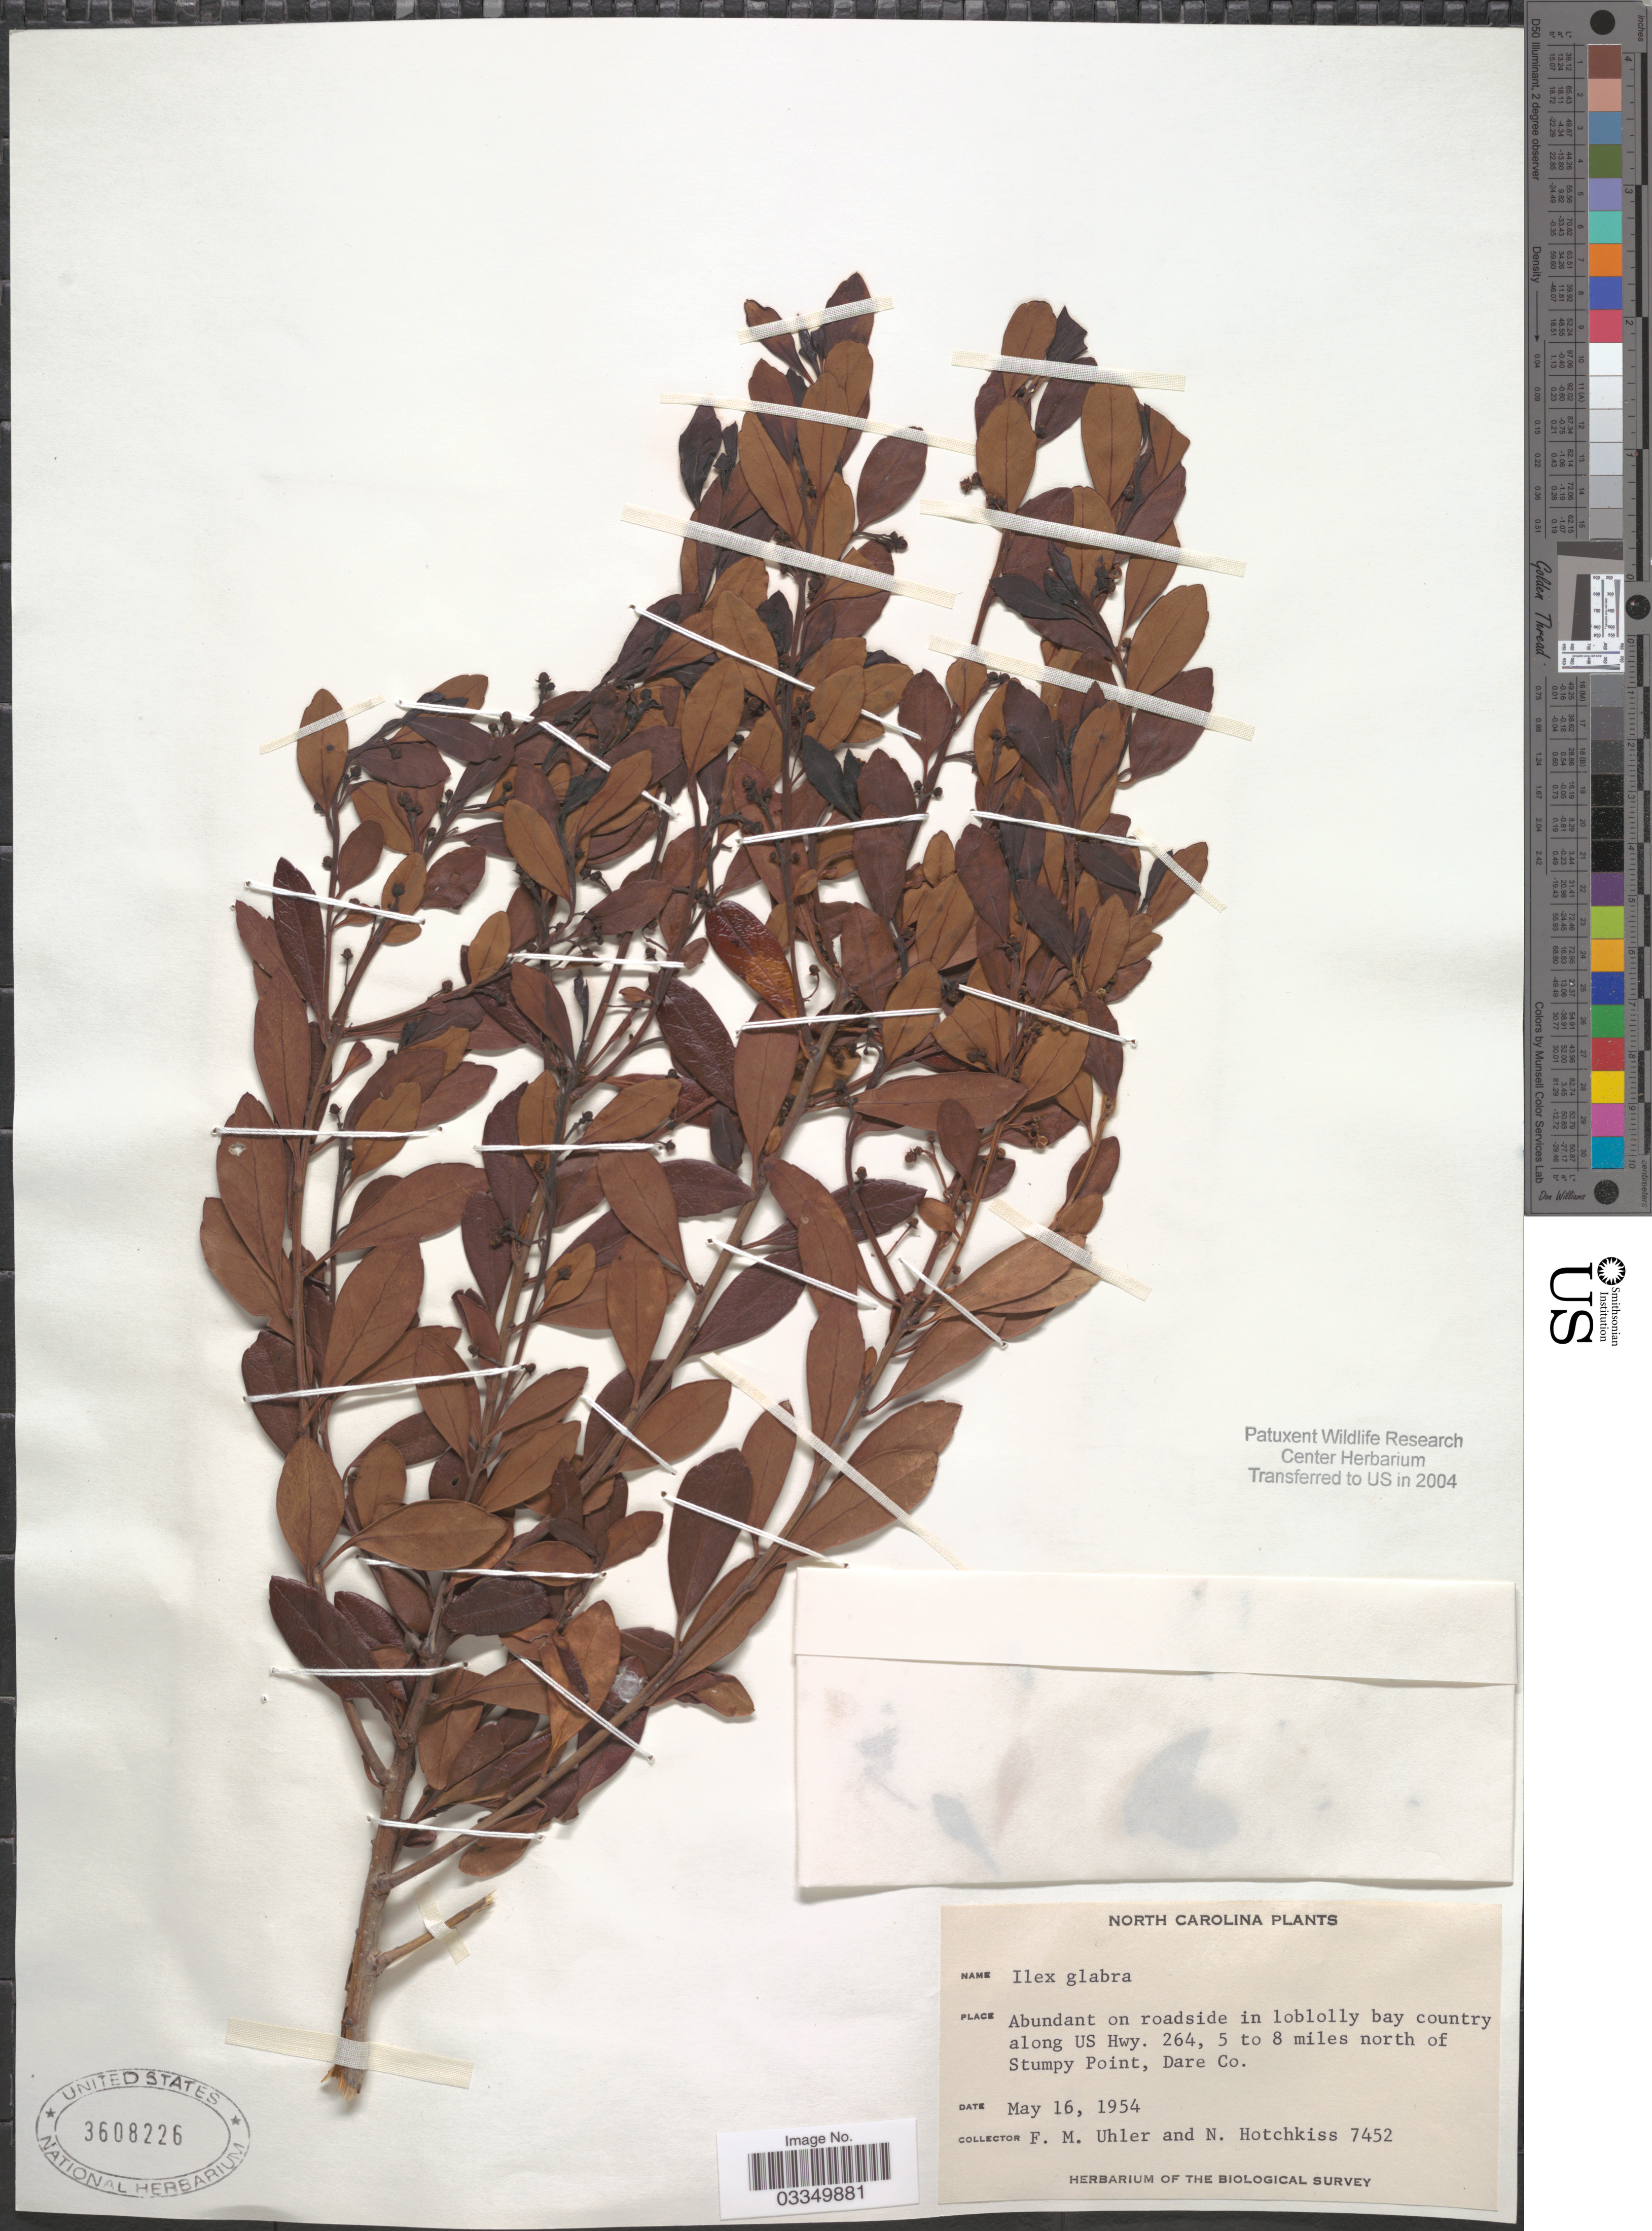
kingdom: Plantae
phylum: Tracheophyta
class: Magnoliopsida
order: Aquifoliales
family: Aquifoliaceae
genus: Ilex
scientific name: Ilex glabra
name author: (L.) A. Gray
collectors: F. M. Uhler & N. Hotchkiss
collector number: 7452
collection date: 1954-05-16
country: United States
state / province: North Carolina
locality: Along US Hwy. 264, 5 to 8 miles north of Stumpy Point, Dare Co.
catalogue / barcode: US 3608226